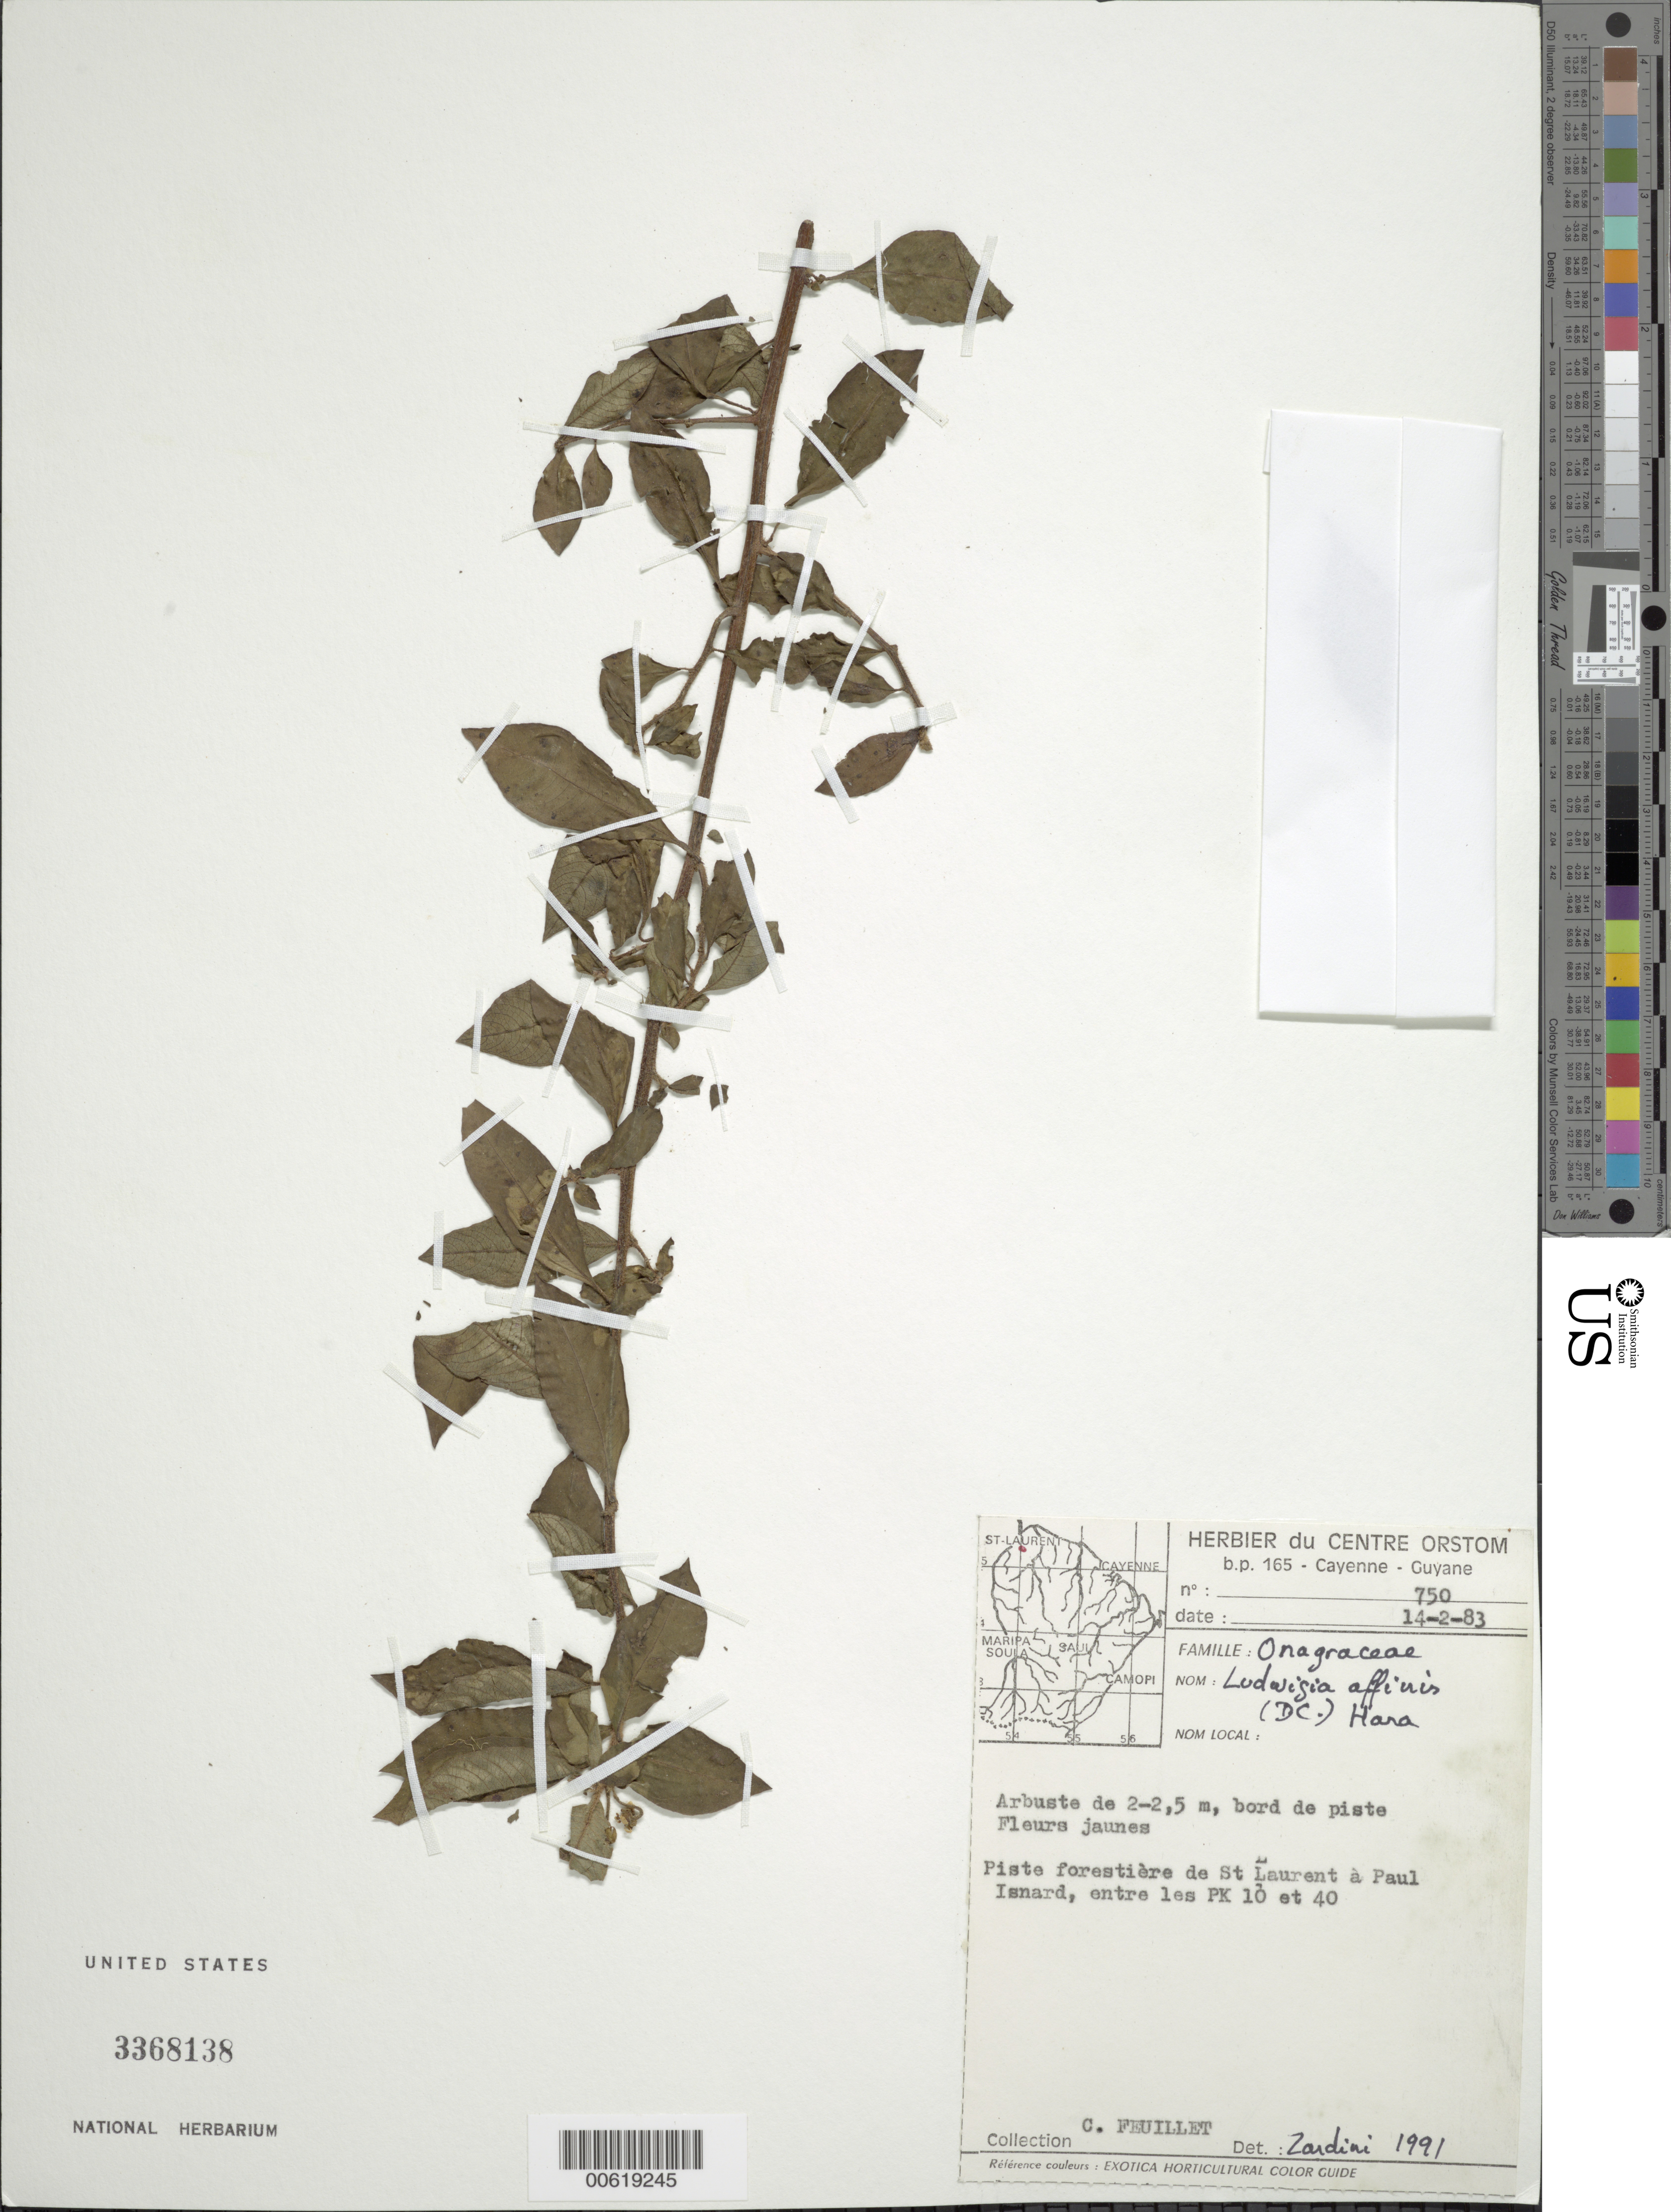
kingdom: Plantae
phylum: Tracheophyta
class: Magnoliopsida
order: Myrtales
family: Onagraceae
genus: Ludwigia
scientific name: Ludwigia affinis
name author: (DC.) H. Hara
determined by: Zardini, E. M.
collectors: C. Feuillet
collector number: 750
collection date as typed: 14-Feb-83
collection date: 1983-02-14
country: French Guiana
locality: St. Laurent, betw. St. Laurent & Paul Isnard (PK 10 & PK 40)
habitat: Forest trail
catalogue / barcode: US 3368138